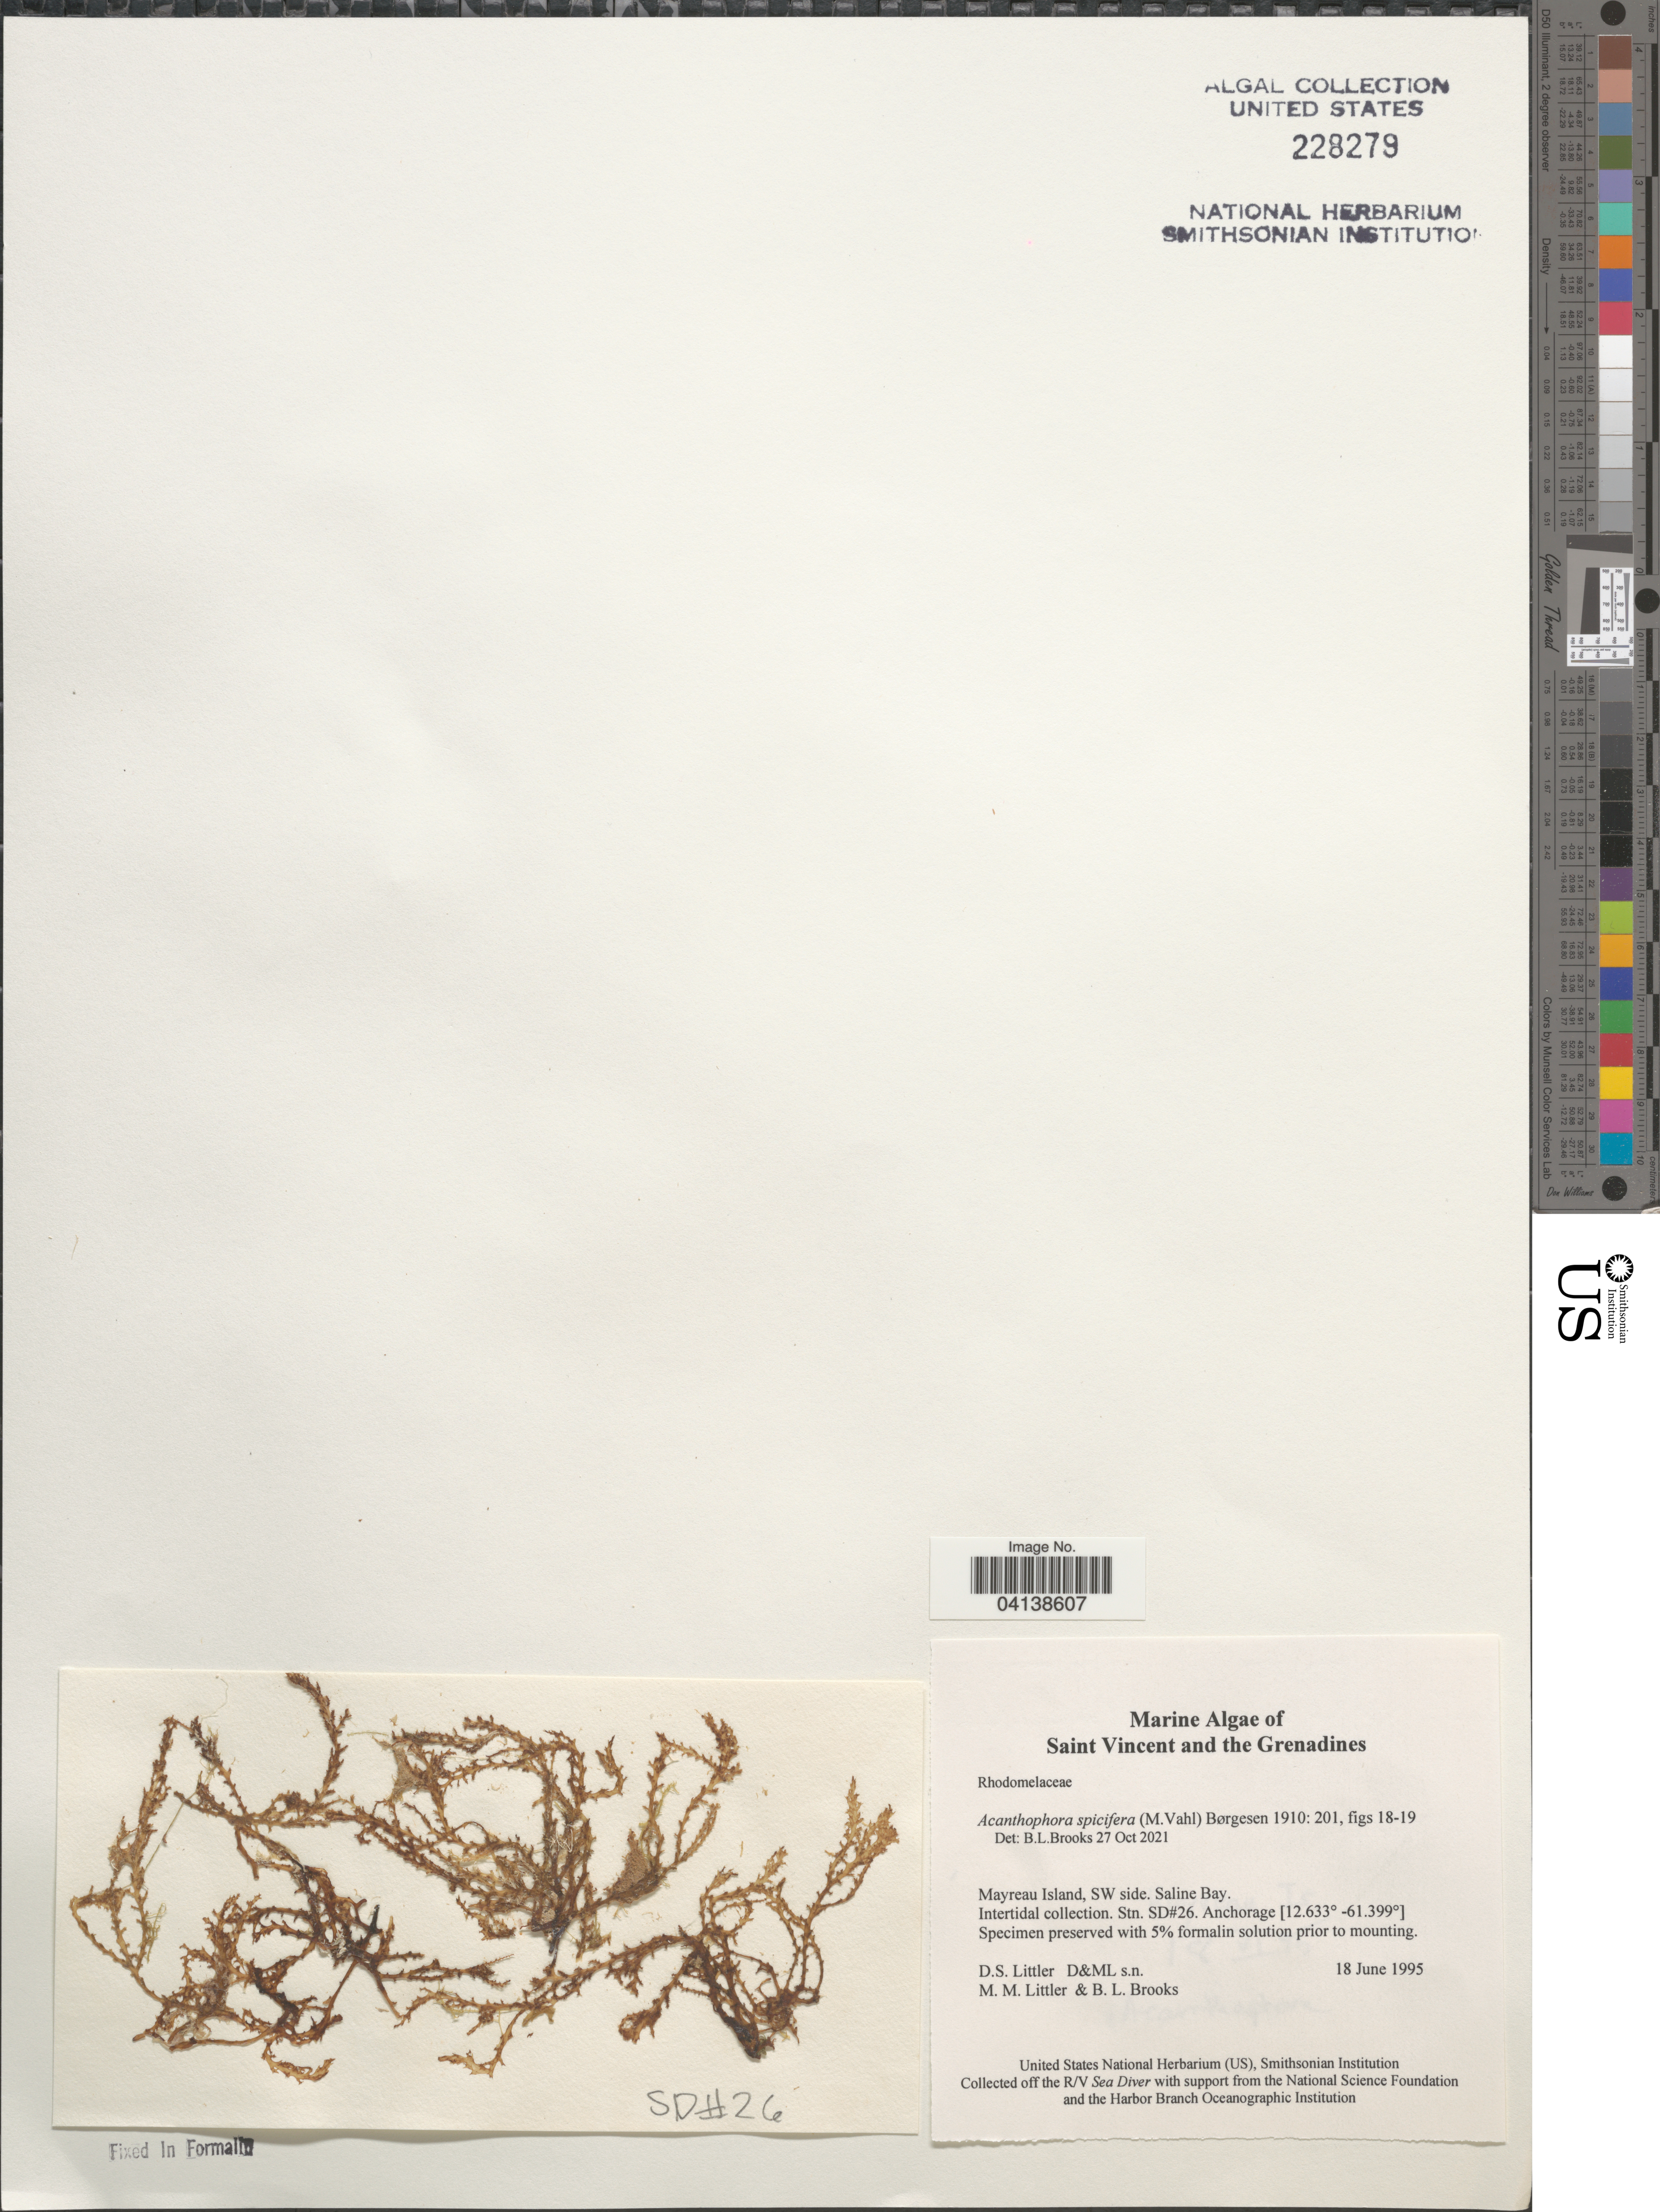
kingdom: Plantae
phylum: Rhodophyta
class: Florideophyceae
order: Ceramiales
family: Rhodomelaceae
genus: Acanthophora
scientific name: Acanthophora spicifera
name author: (Vahl) Børgesen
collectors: D. S. Littler & B. Brooks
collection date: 1995-06-18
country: St. Vincent - Grenadines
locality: Saint Vincent and the Grenadines. Mayreau Island, SW side. Saline Bay. Stn. SD#26.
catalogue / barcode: US 228279